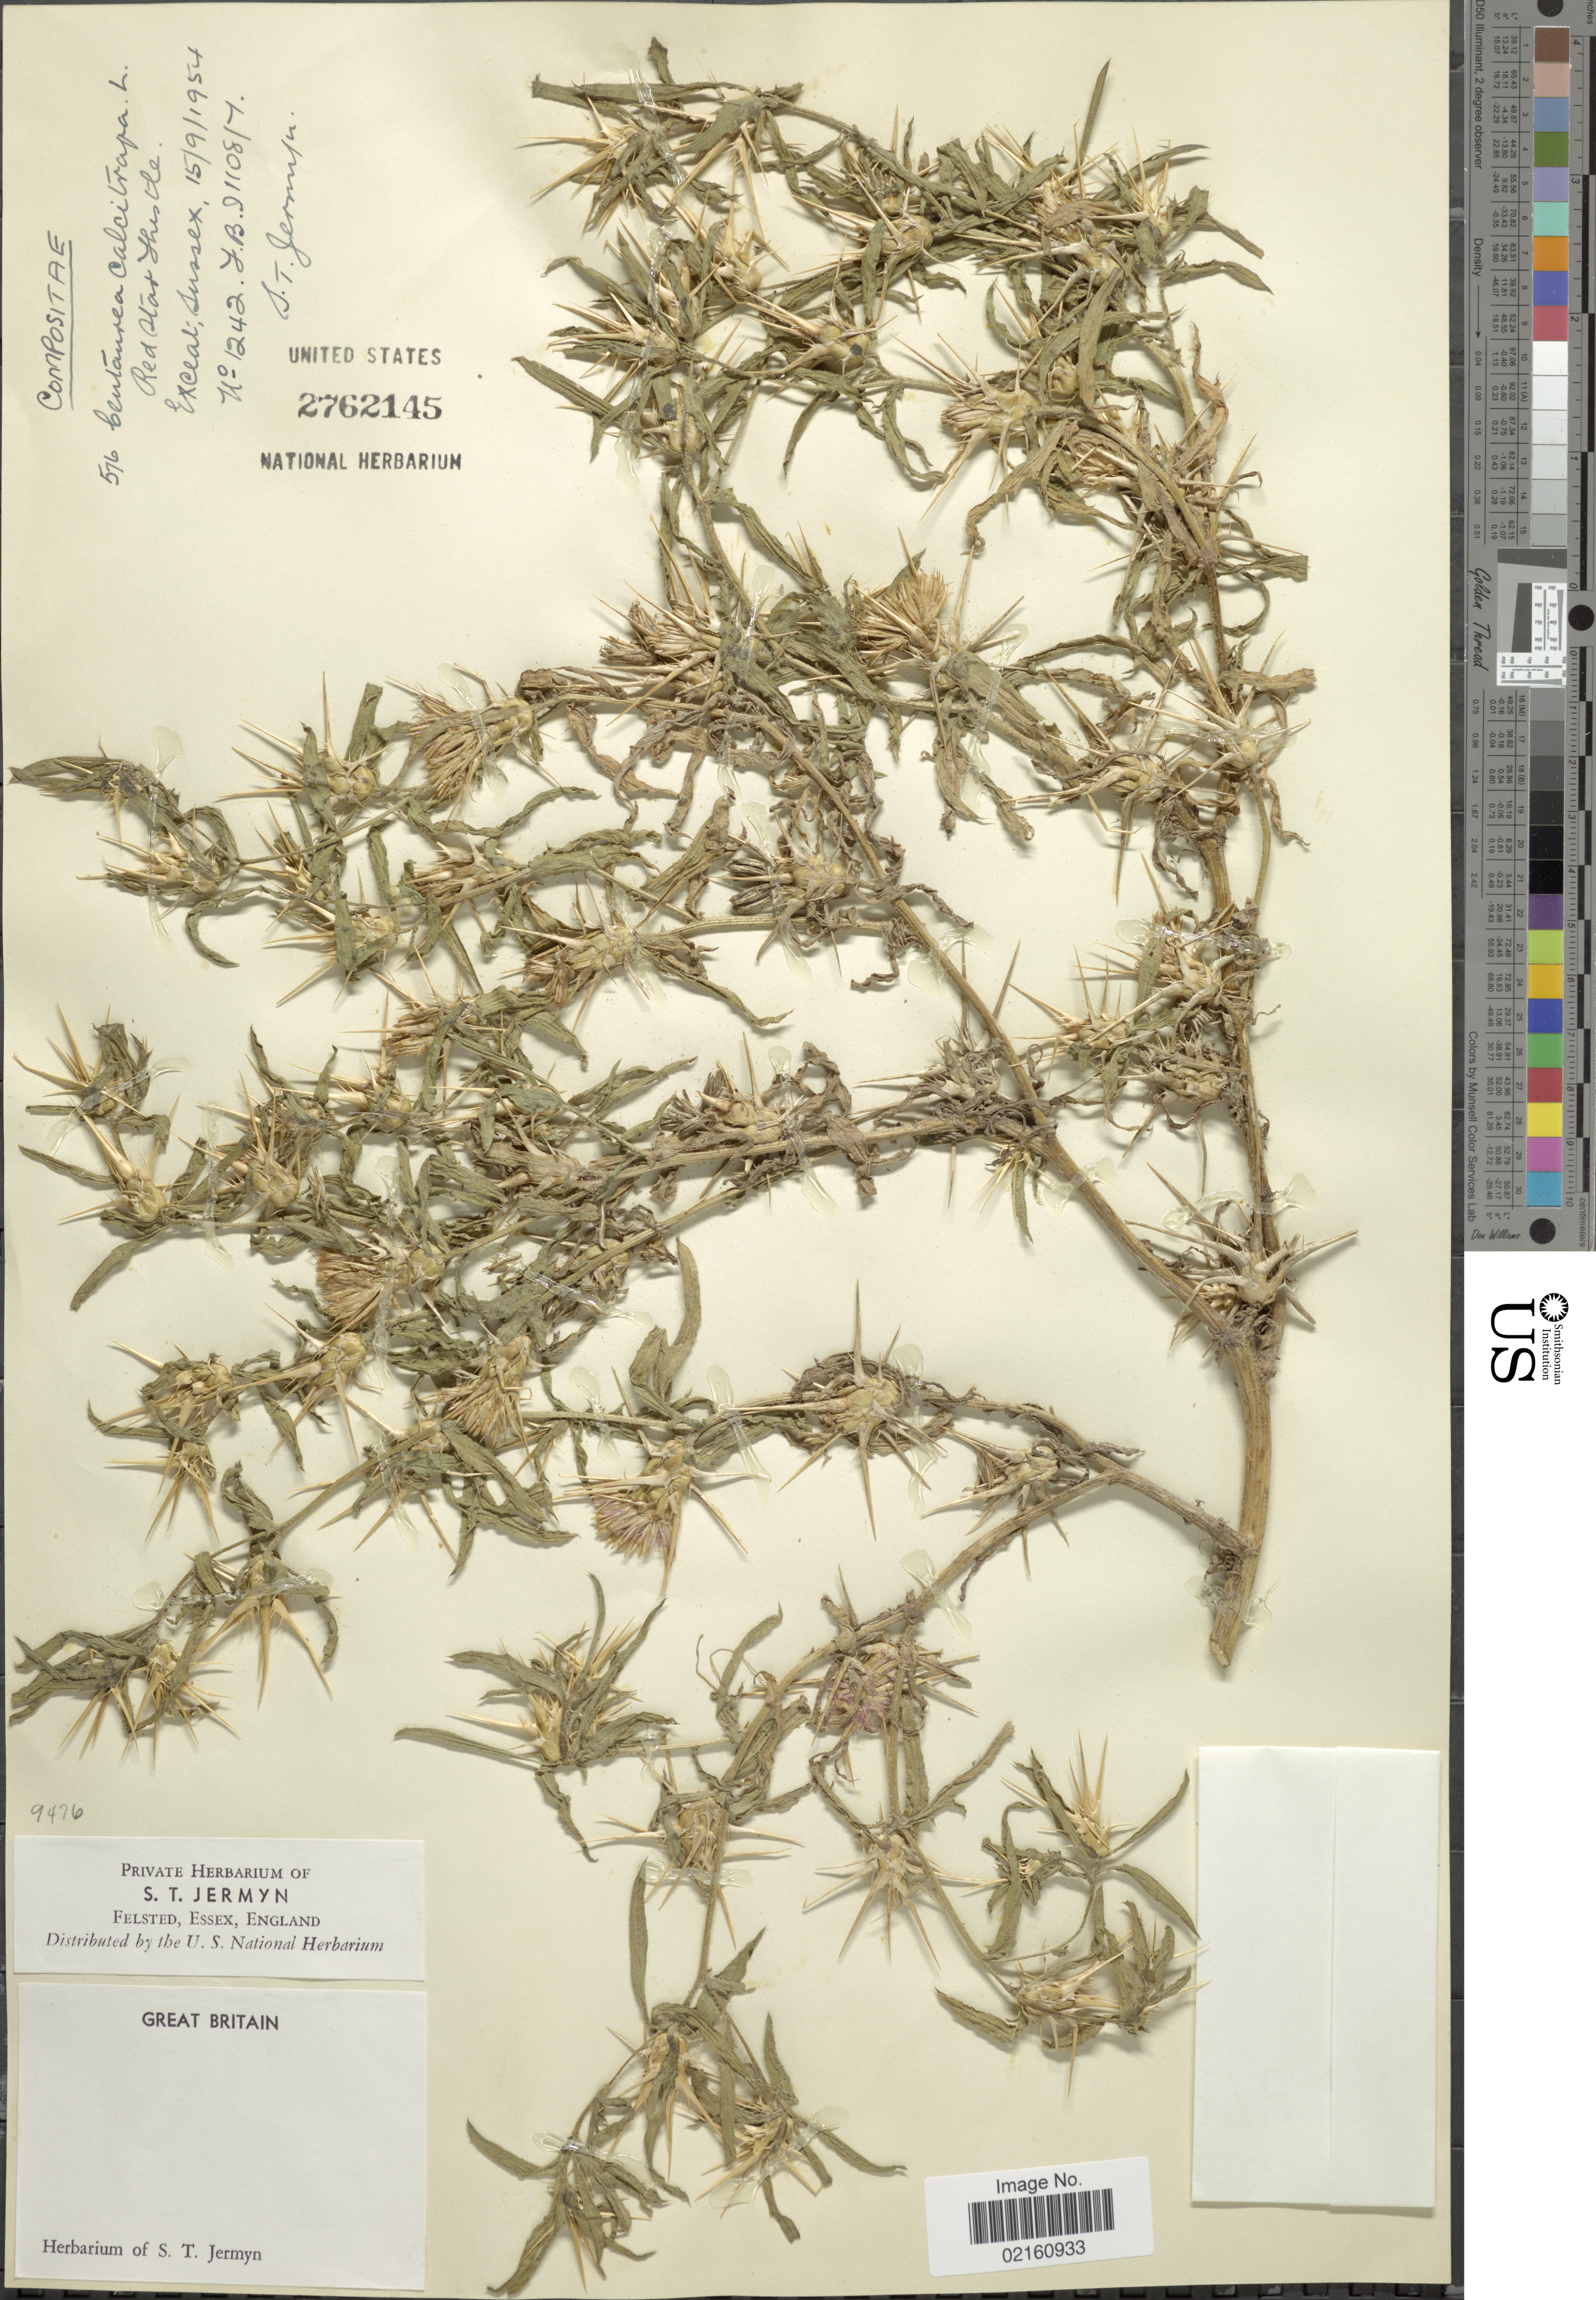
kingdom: Plantae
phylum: Tracheophyta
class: Magnoliopsida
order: Asterales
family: Asteraceae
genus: Centaurea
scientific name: Centaurea calcitrapa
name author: L.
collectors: S. Jermyn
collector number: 1242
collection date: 1954-09-15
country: United Kingdom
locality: Great Britain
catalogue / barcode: US 2762145